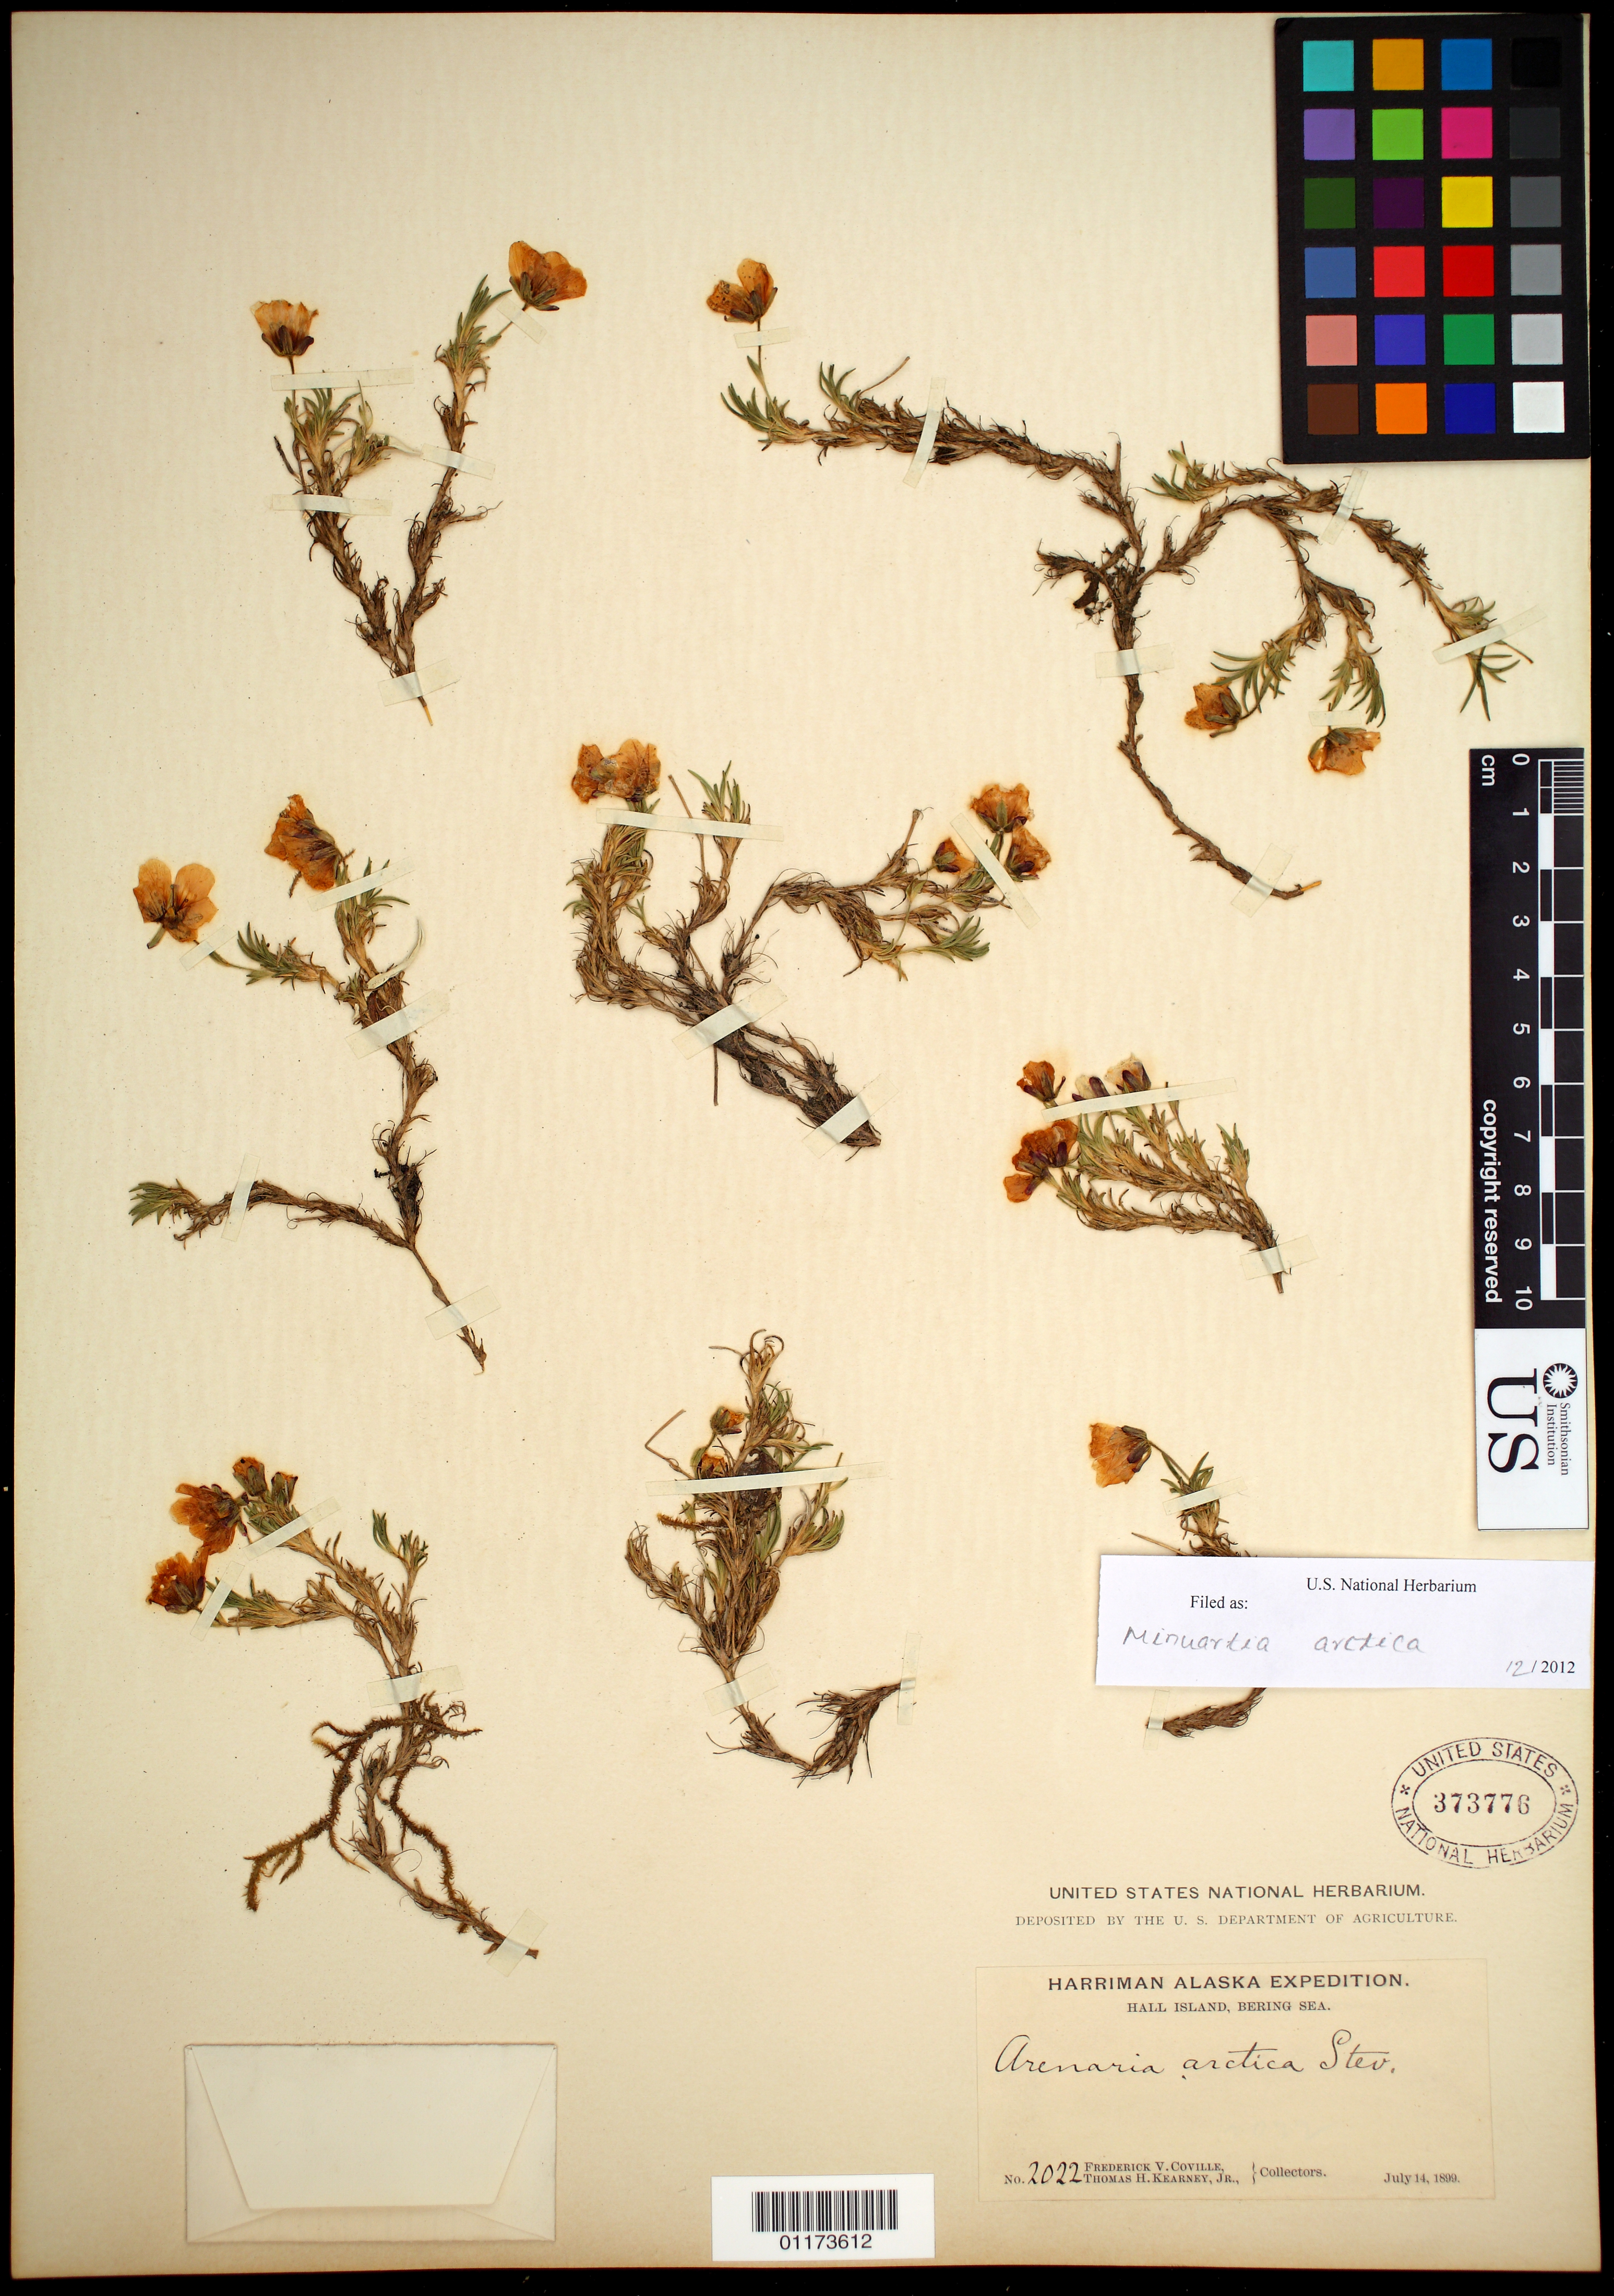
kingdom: Plantae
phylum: Tracheophyta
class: Magnoliopsida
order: Caryophyllales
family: Caryophyllaceae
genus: Cherleria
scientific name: Cherleria arctica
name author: (Steven ex Ser.) A.J. Moore & Dillenb.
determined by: Strong, M. T., (US), Smithsonian Institution - National Museum of Natural History (UNITED STATES)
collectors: F. V. Coville & T. H. Kearney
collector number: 2022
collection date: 1899-07-14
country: United States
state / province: Alaska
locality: Hall Island, Bering Sea.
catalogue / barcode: US 373776